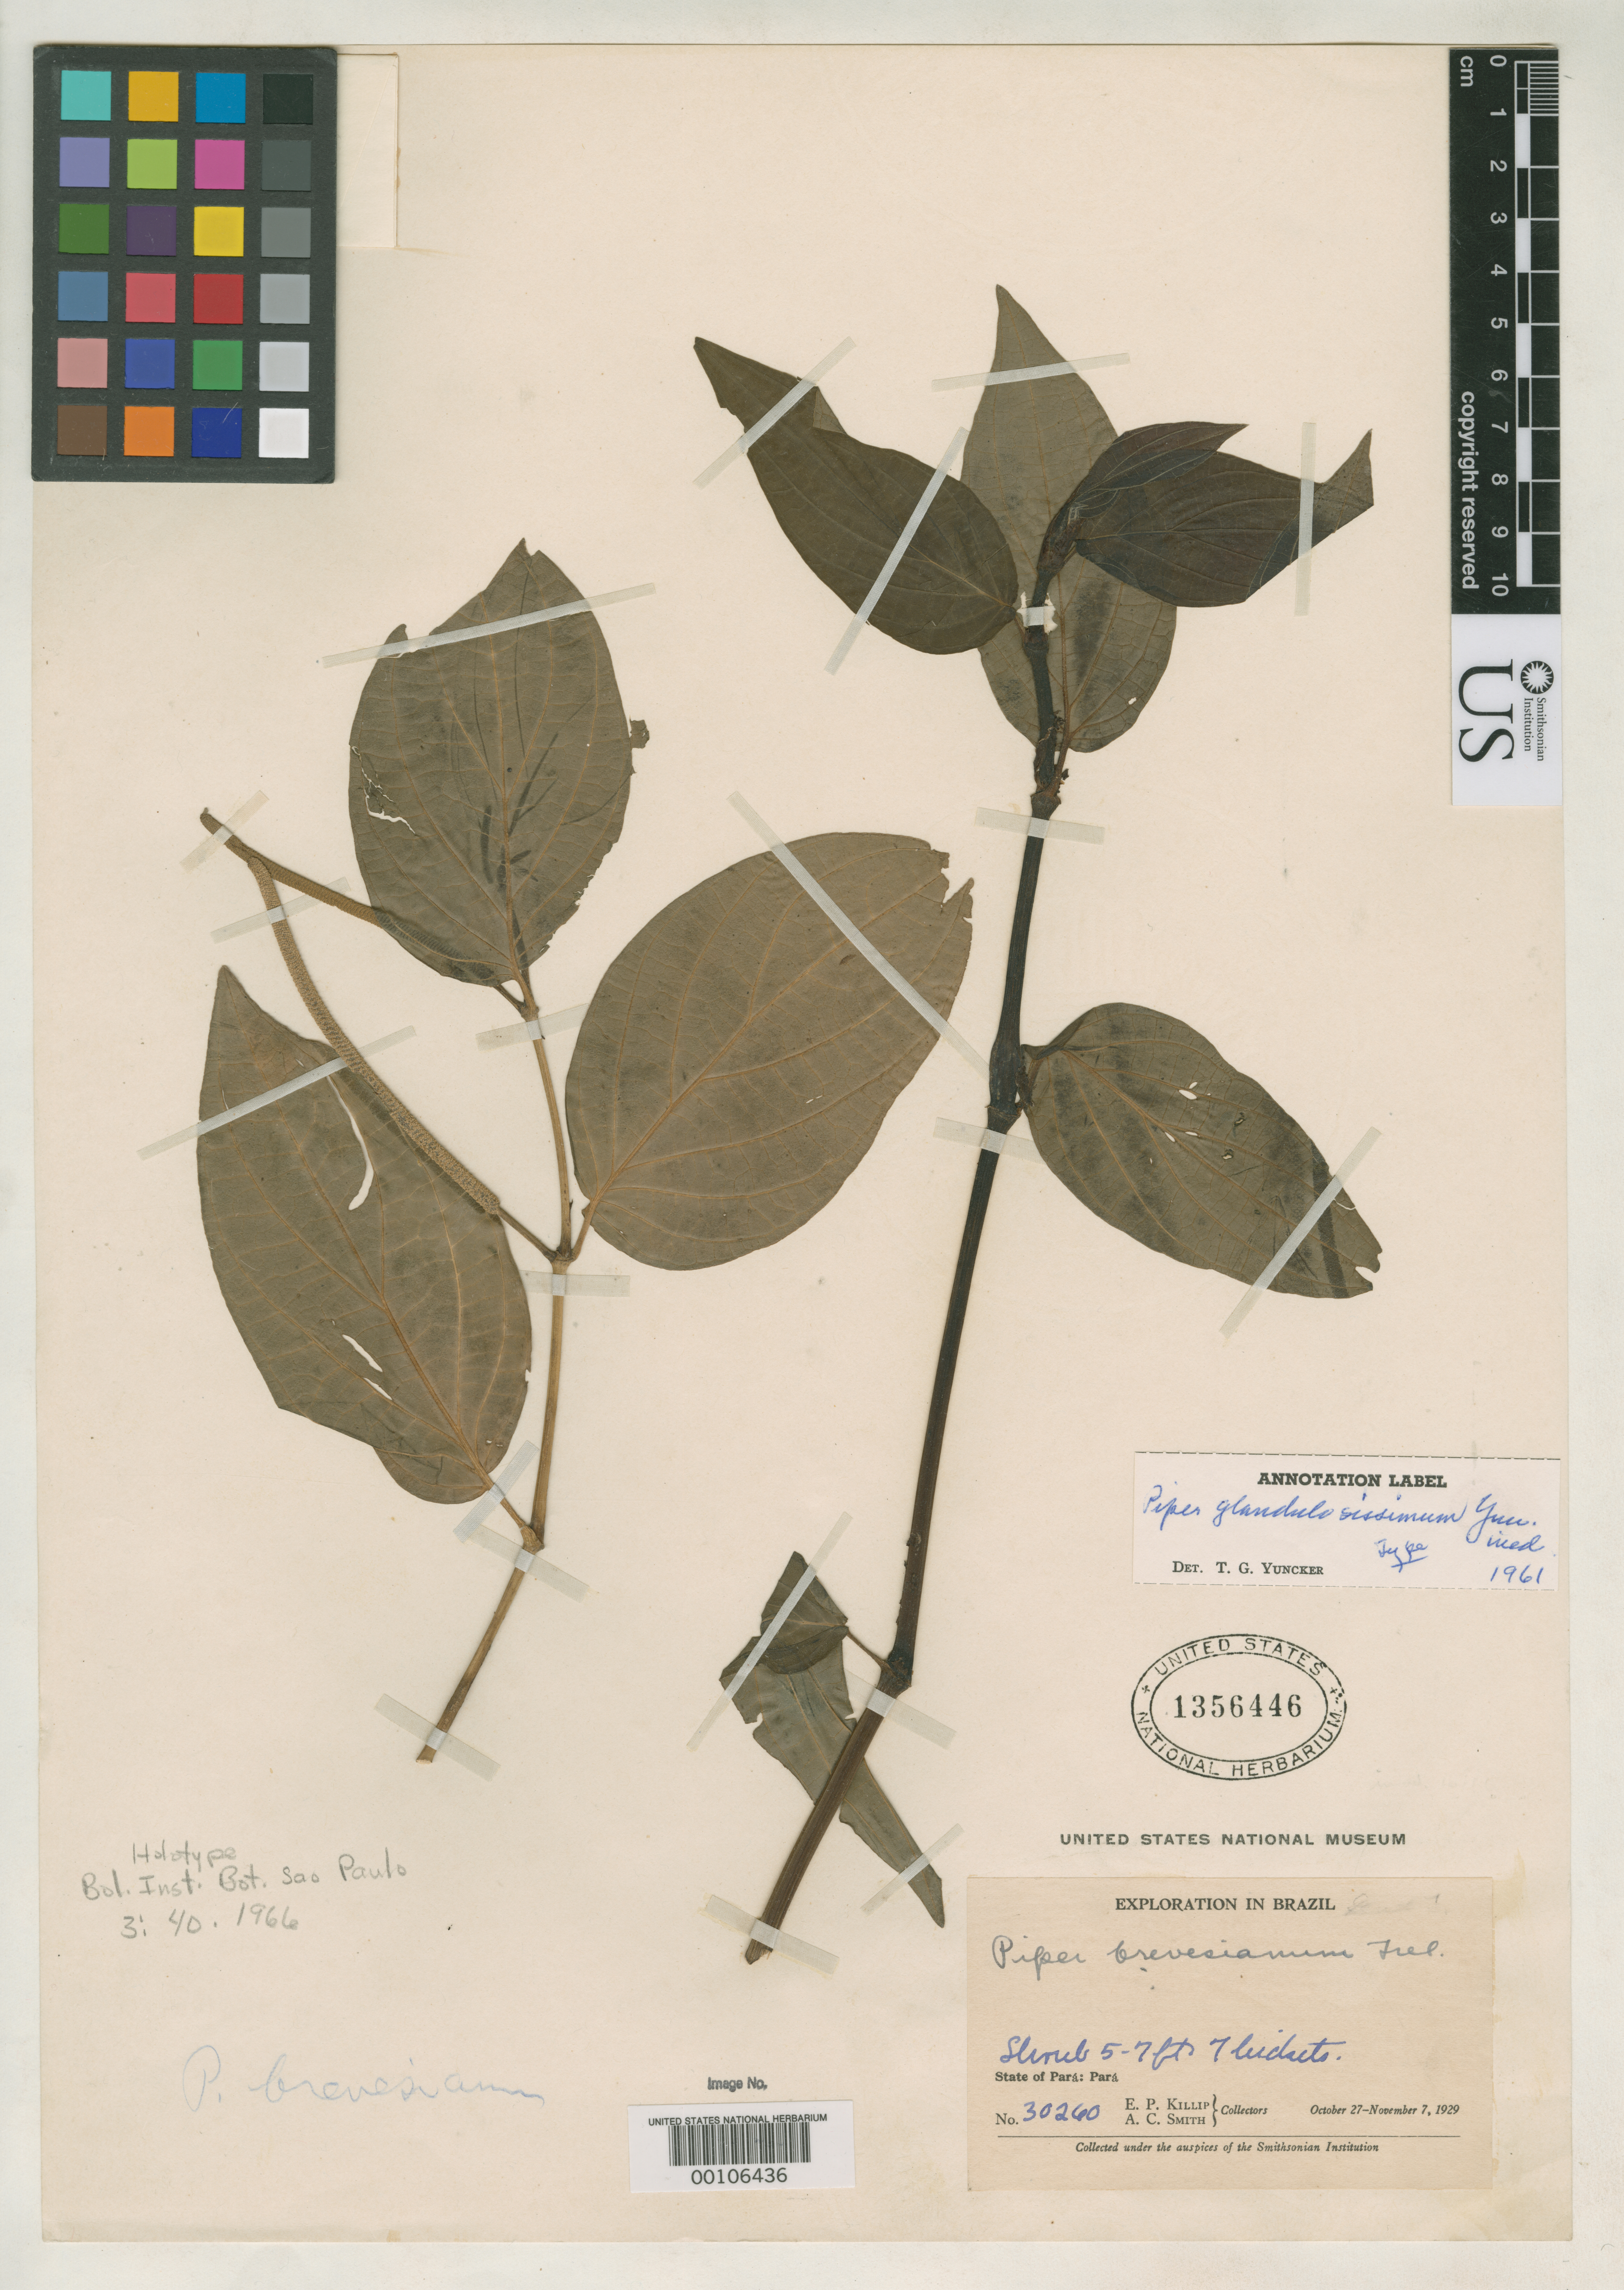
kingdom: Plantae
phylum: Tracheophyta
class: Magnoliopsida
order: Piperales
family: Piperaceae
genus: Piper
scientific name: Piper glandulosissimum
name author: Yunck.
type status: Holotype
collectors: E. P. Killip & A. C. Smith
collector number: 30260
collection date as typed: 27 Oct 1929 to 07 Nov 1929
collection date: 1929-10-27/1929-11-07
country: Brazil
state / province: Pará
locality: Para.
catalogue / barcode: US 1356446